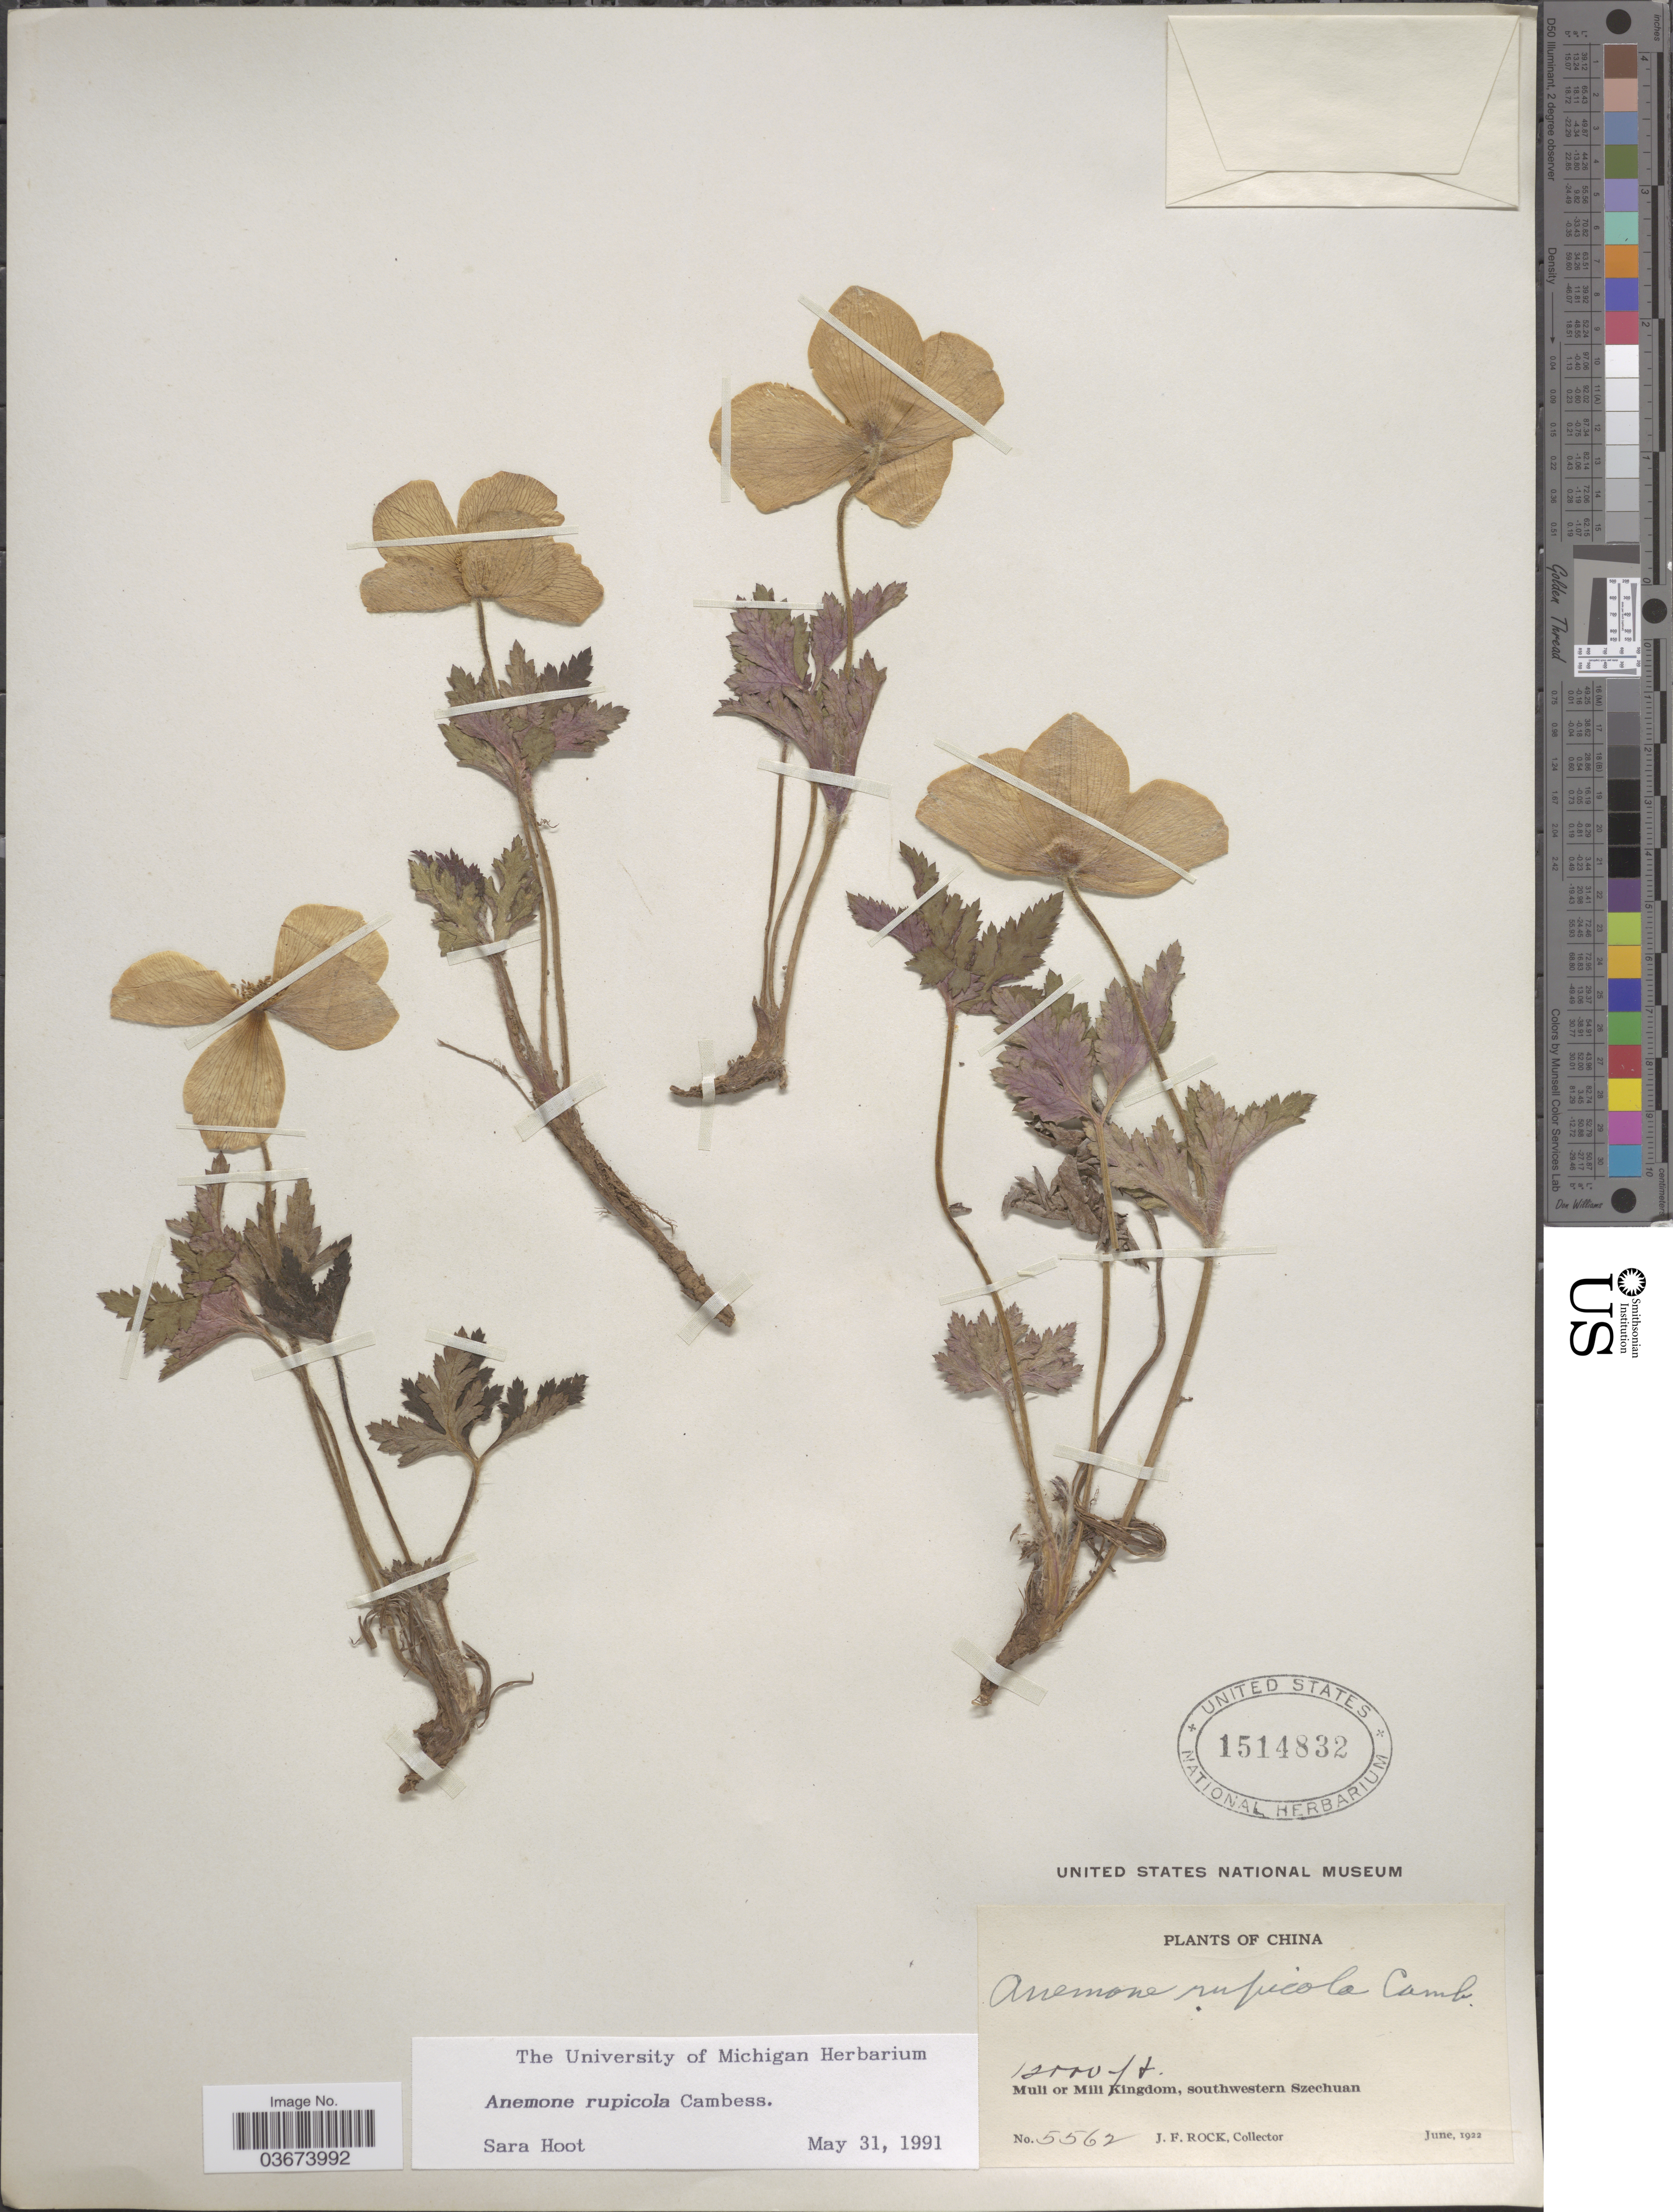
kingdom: Plantae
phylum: Tracheophyta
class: Magnoliopsida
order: Ranunculales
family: Ranunculaceae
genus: Anemone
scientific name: Anemone rupicola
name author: Cambess.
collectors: J. Rock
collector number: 5562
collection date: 1922-06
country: China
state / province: Sichuan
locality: Muli or Mili Kingdom, southwestern Szechuan.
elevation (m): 3658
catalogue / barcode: US 1514832